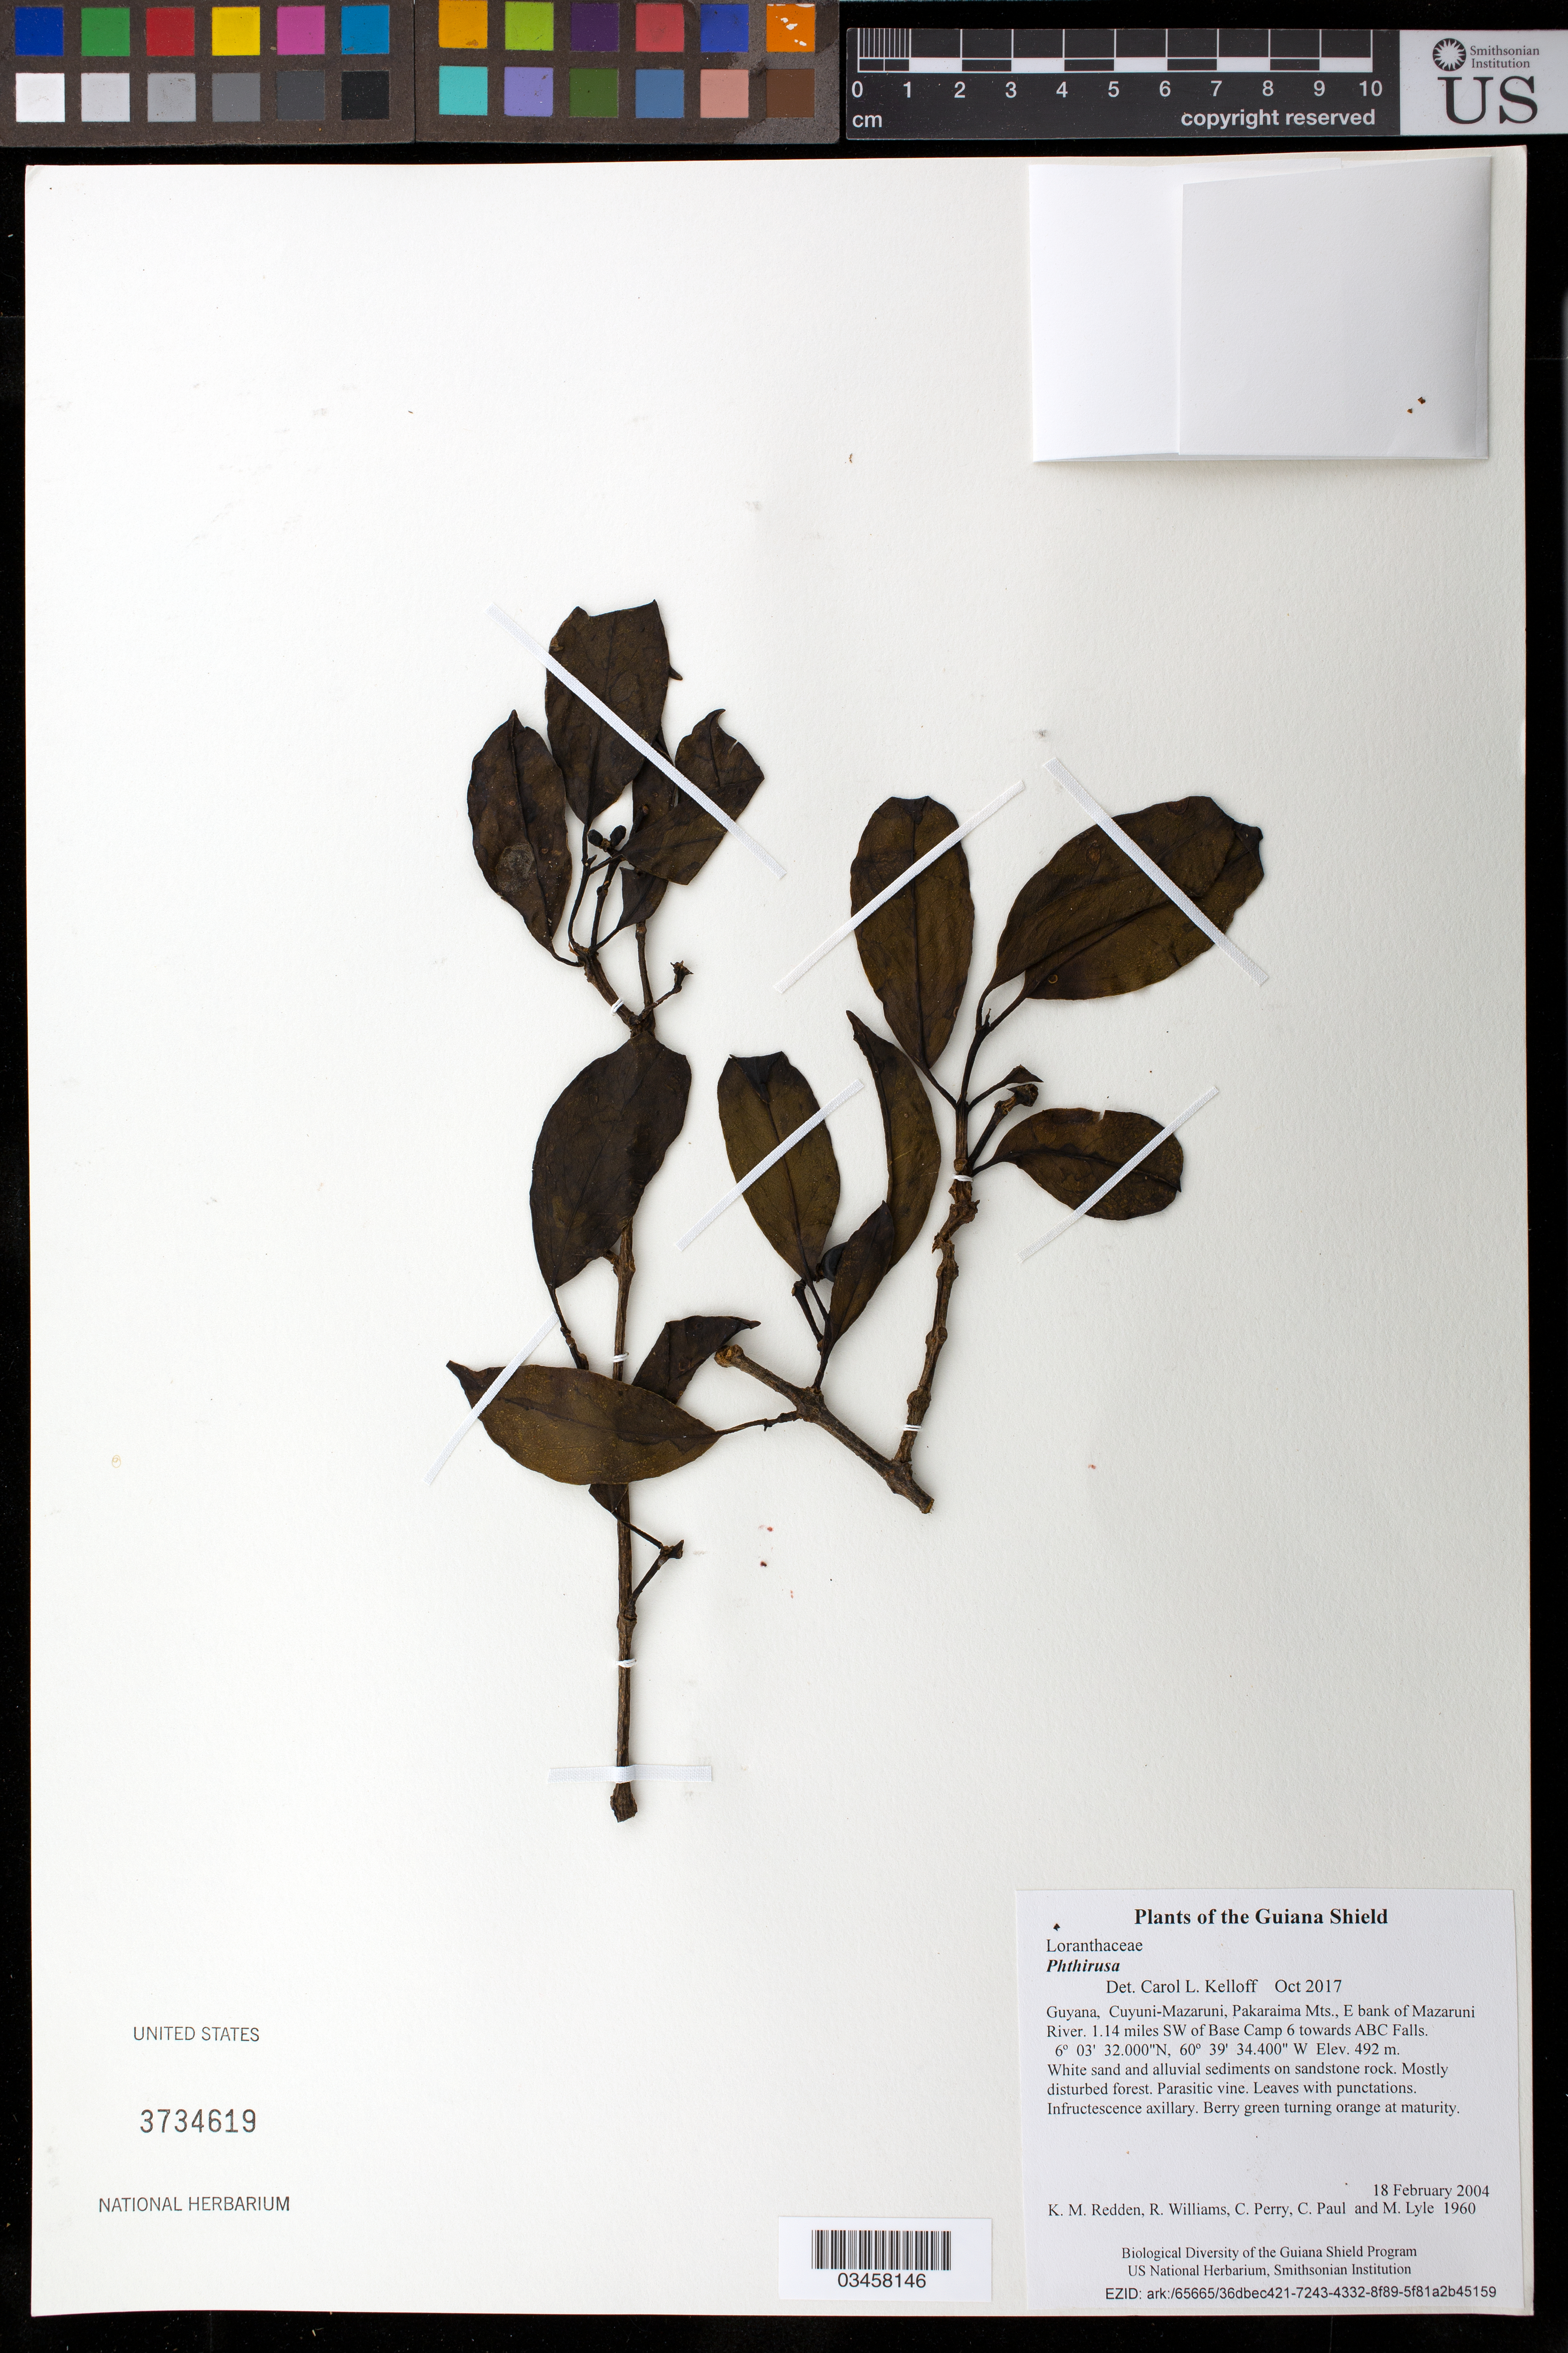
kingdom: Plantae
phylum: Tracheophyta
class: Magnoliopsida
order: Santalales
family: Loranthaceae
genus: Phthirusa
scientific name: Phthirusa sp.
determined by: Kelloff, Carol L.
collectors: K. M. Redden, R. Williams, C. Perry, C. Paul & M. Lyle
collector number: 1960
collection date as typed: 18 February 2004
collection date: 2004-02-18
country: Guyana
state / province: Cuyuni-Mazaruni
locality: Pakaraima Mts., E bank of Mazaruni River. 1.14 miles SW of Base Camp 6 towards ABC Falls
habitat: White sand and alluvial sediments on sandstone rock. Mostly disturbed forest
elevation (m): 492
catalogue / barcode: US 3734619